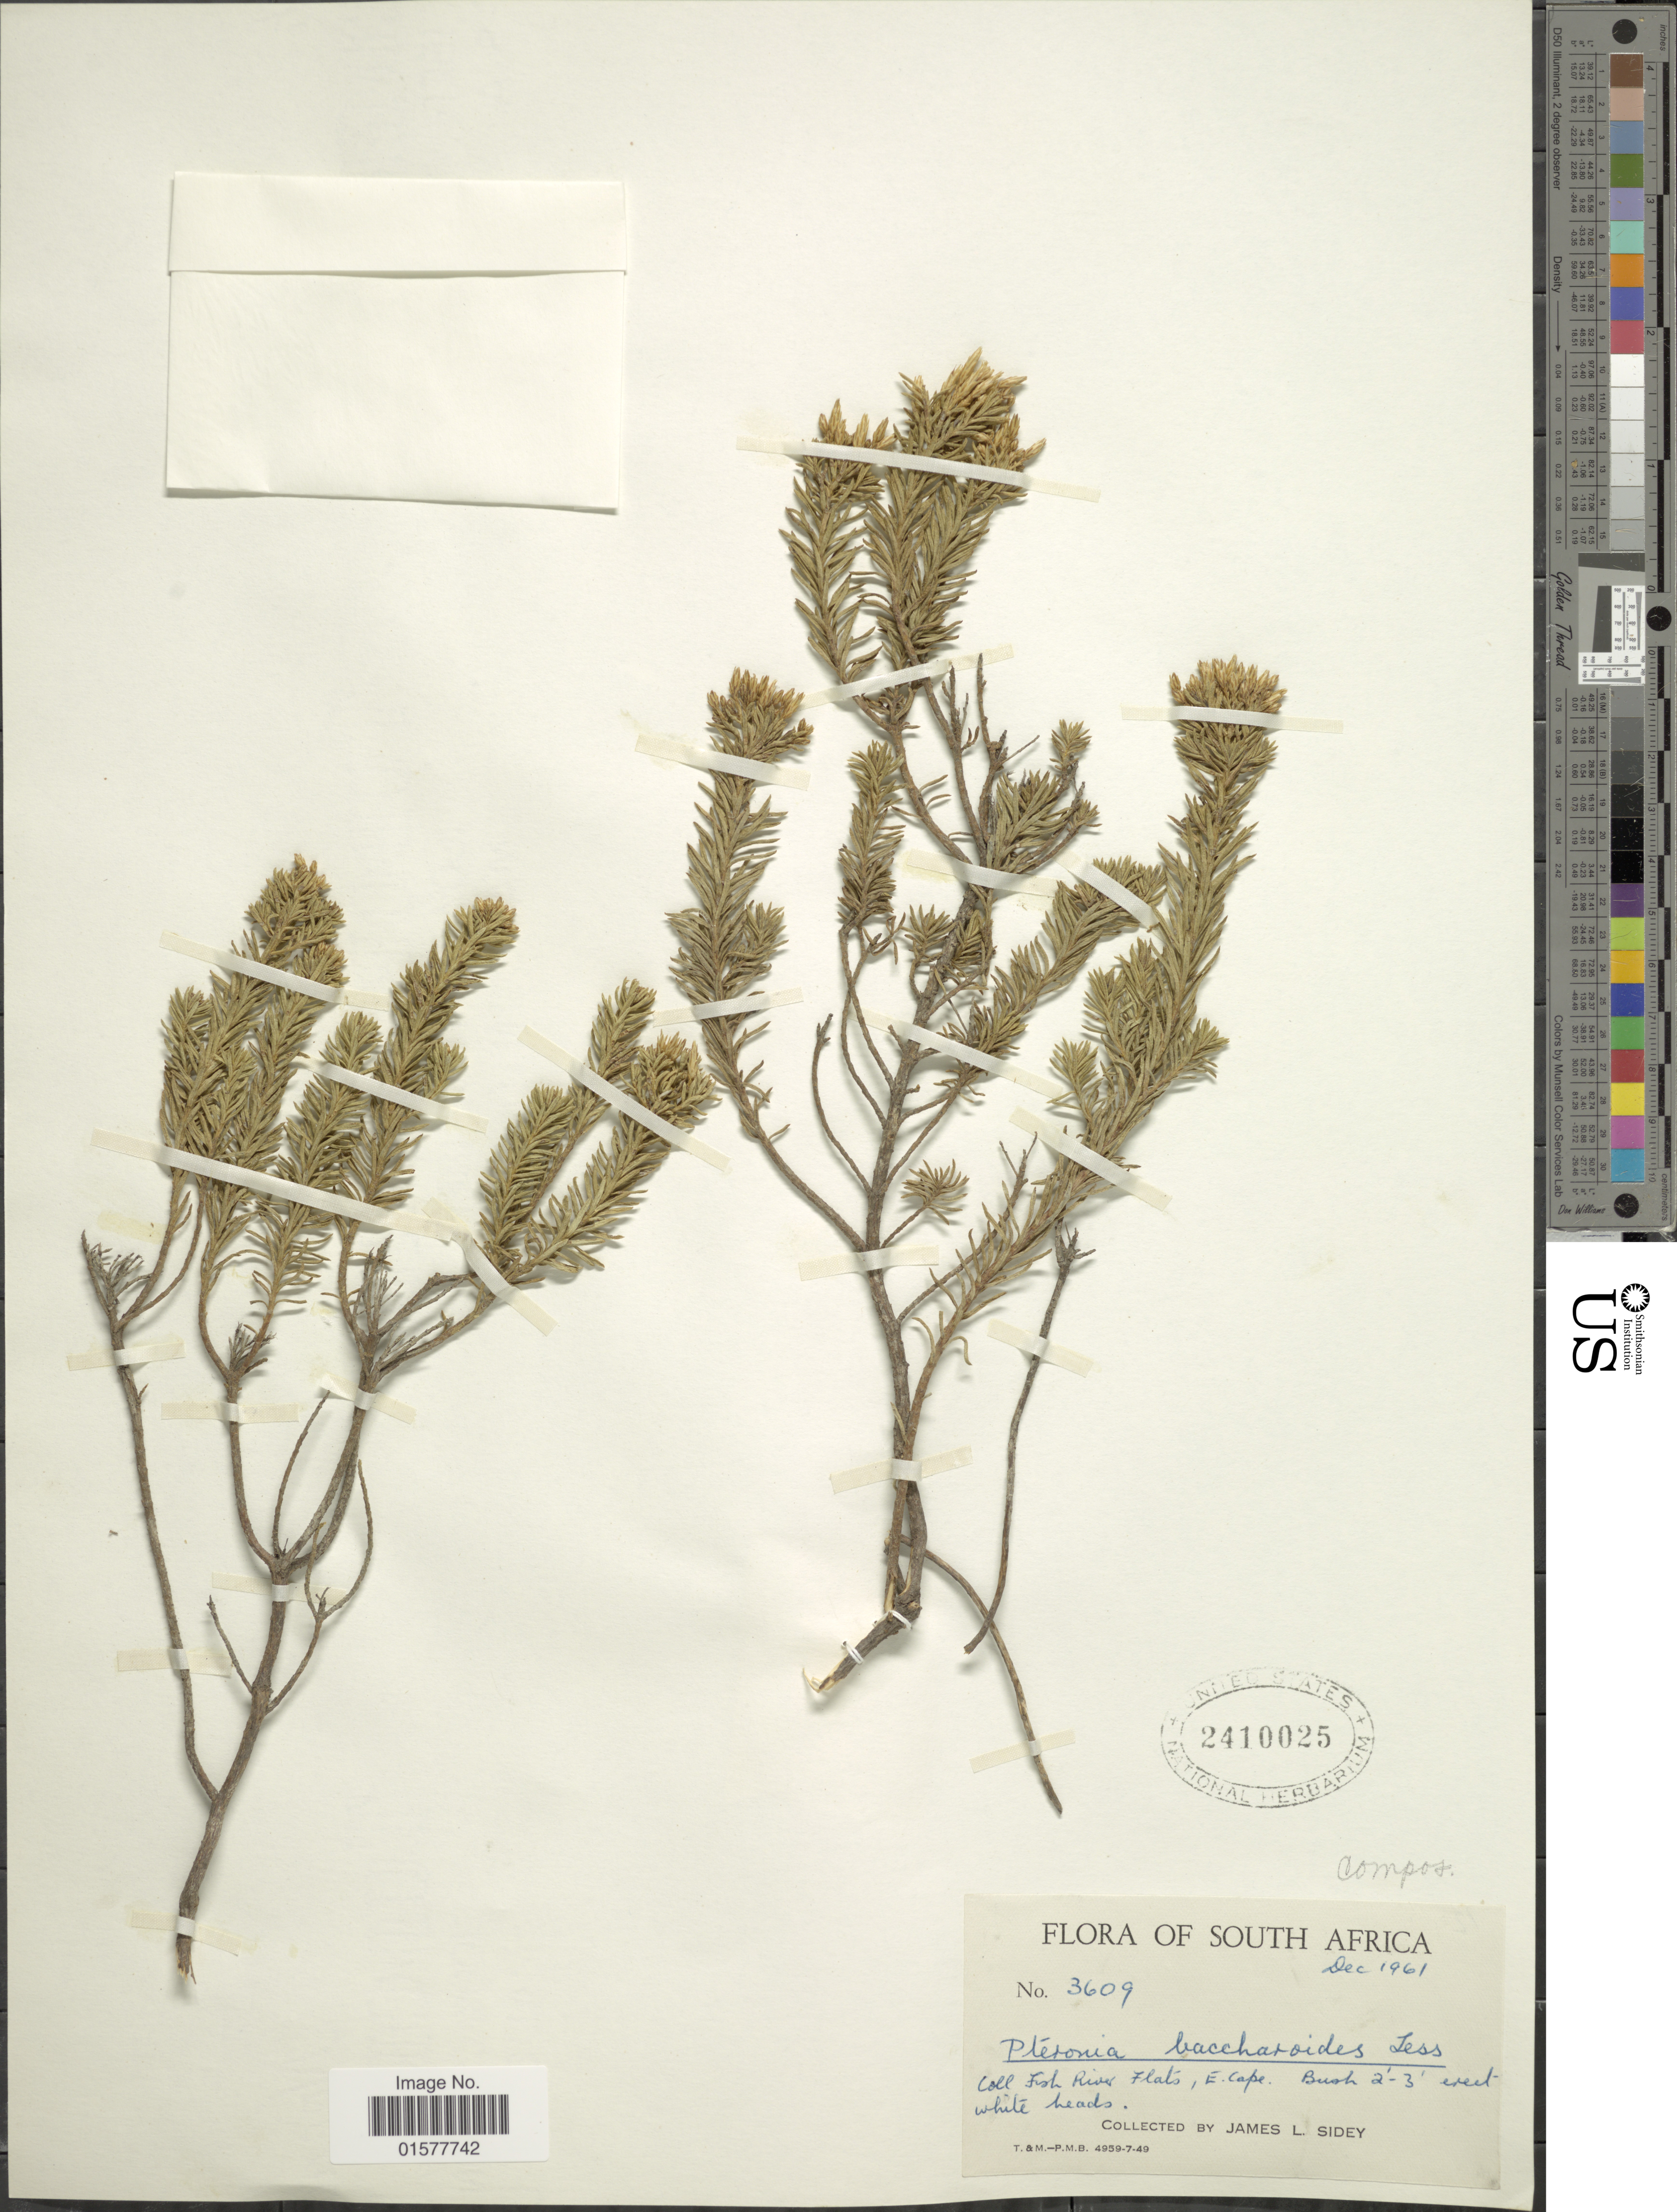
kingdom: Plantae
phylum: Tracheophyta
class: Magnoliopsida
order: Asterales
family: Asteraceae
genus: Pteronia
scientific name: Pteronia baccharoides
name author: Less.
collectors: J. L. Sidey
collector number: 3609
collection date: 1961-12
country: South Africa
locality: Coll Fish River Flats, E. Cape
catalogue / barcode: US 2410025